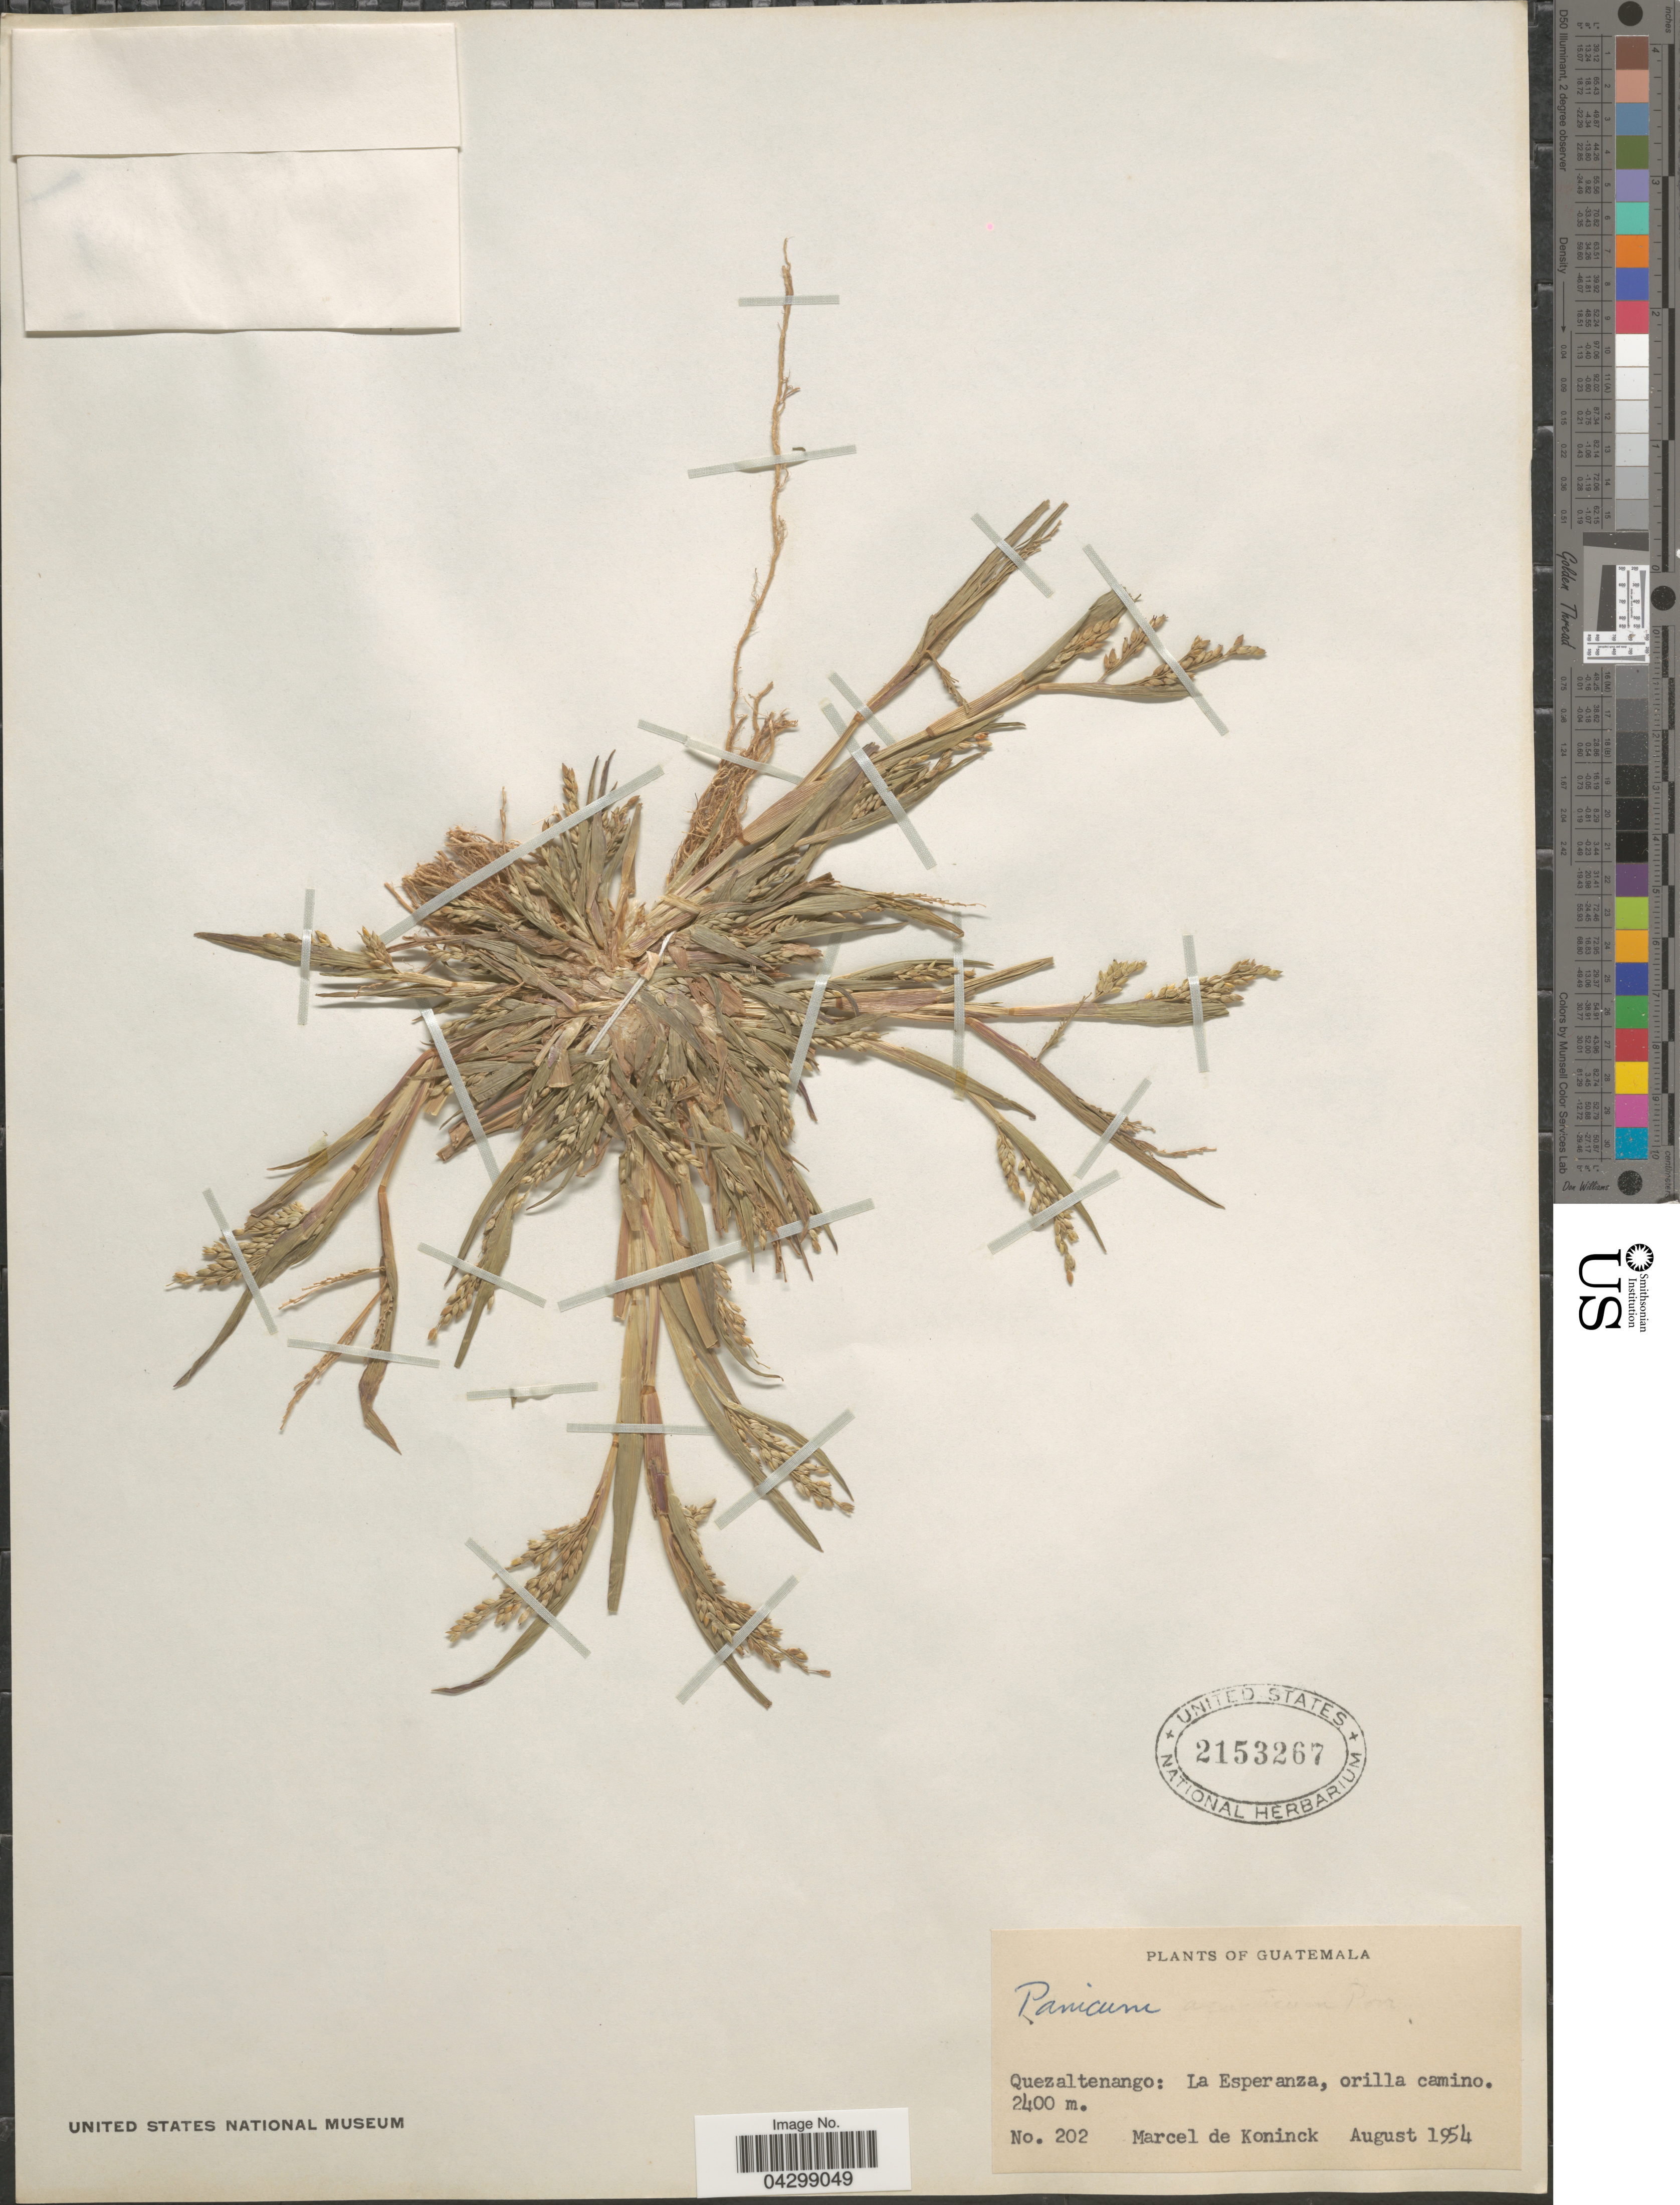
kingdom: Plantae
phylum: Tracheophyta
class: Liliopsida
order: Poales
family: Poaceae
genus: Panicum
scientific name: Panicum sp.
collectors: M. Koninck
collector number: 202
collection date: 1954-08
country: Guatemala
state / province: Quetzaltenango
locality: La Esperanza, orilla camino.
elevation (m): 2400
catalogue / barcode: US 2153267